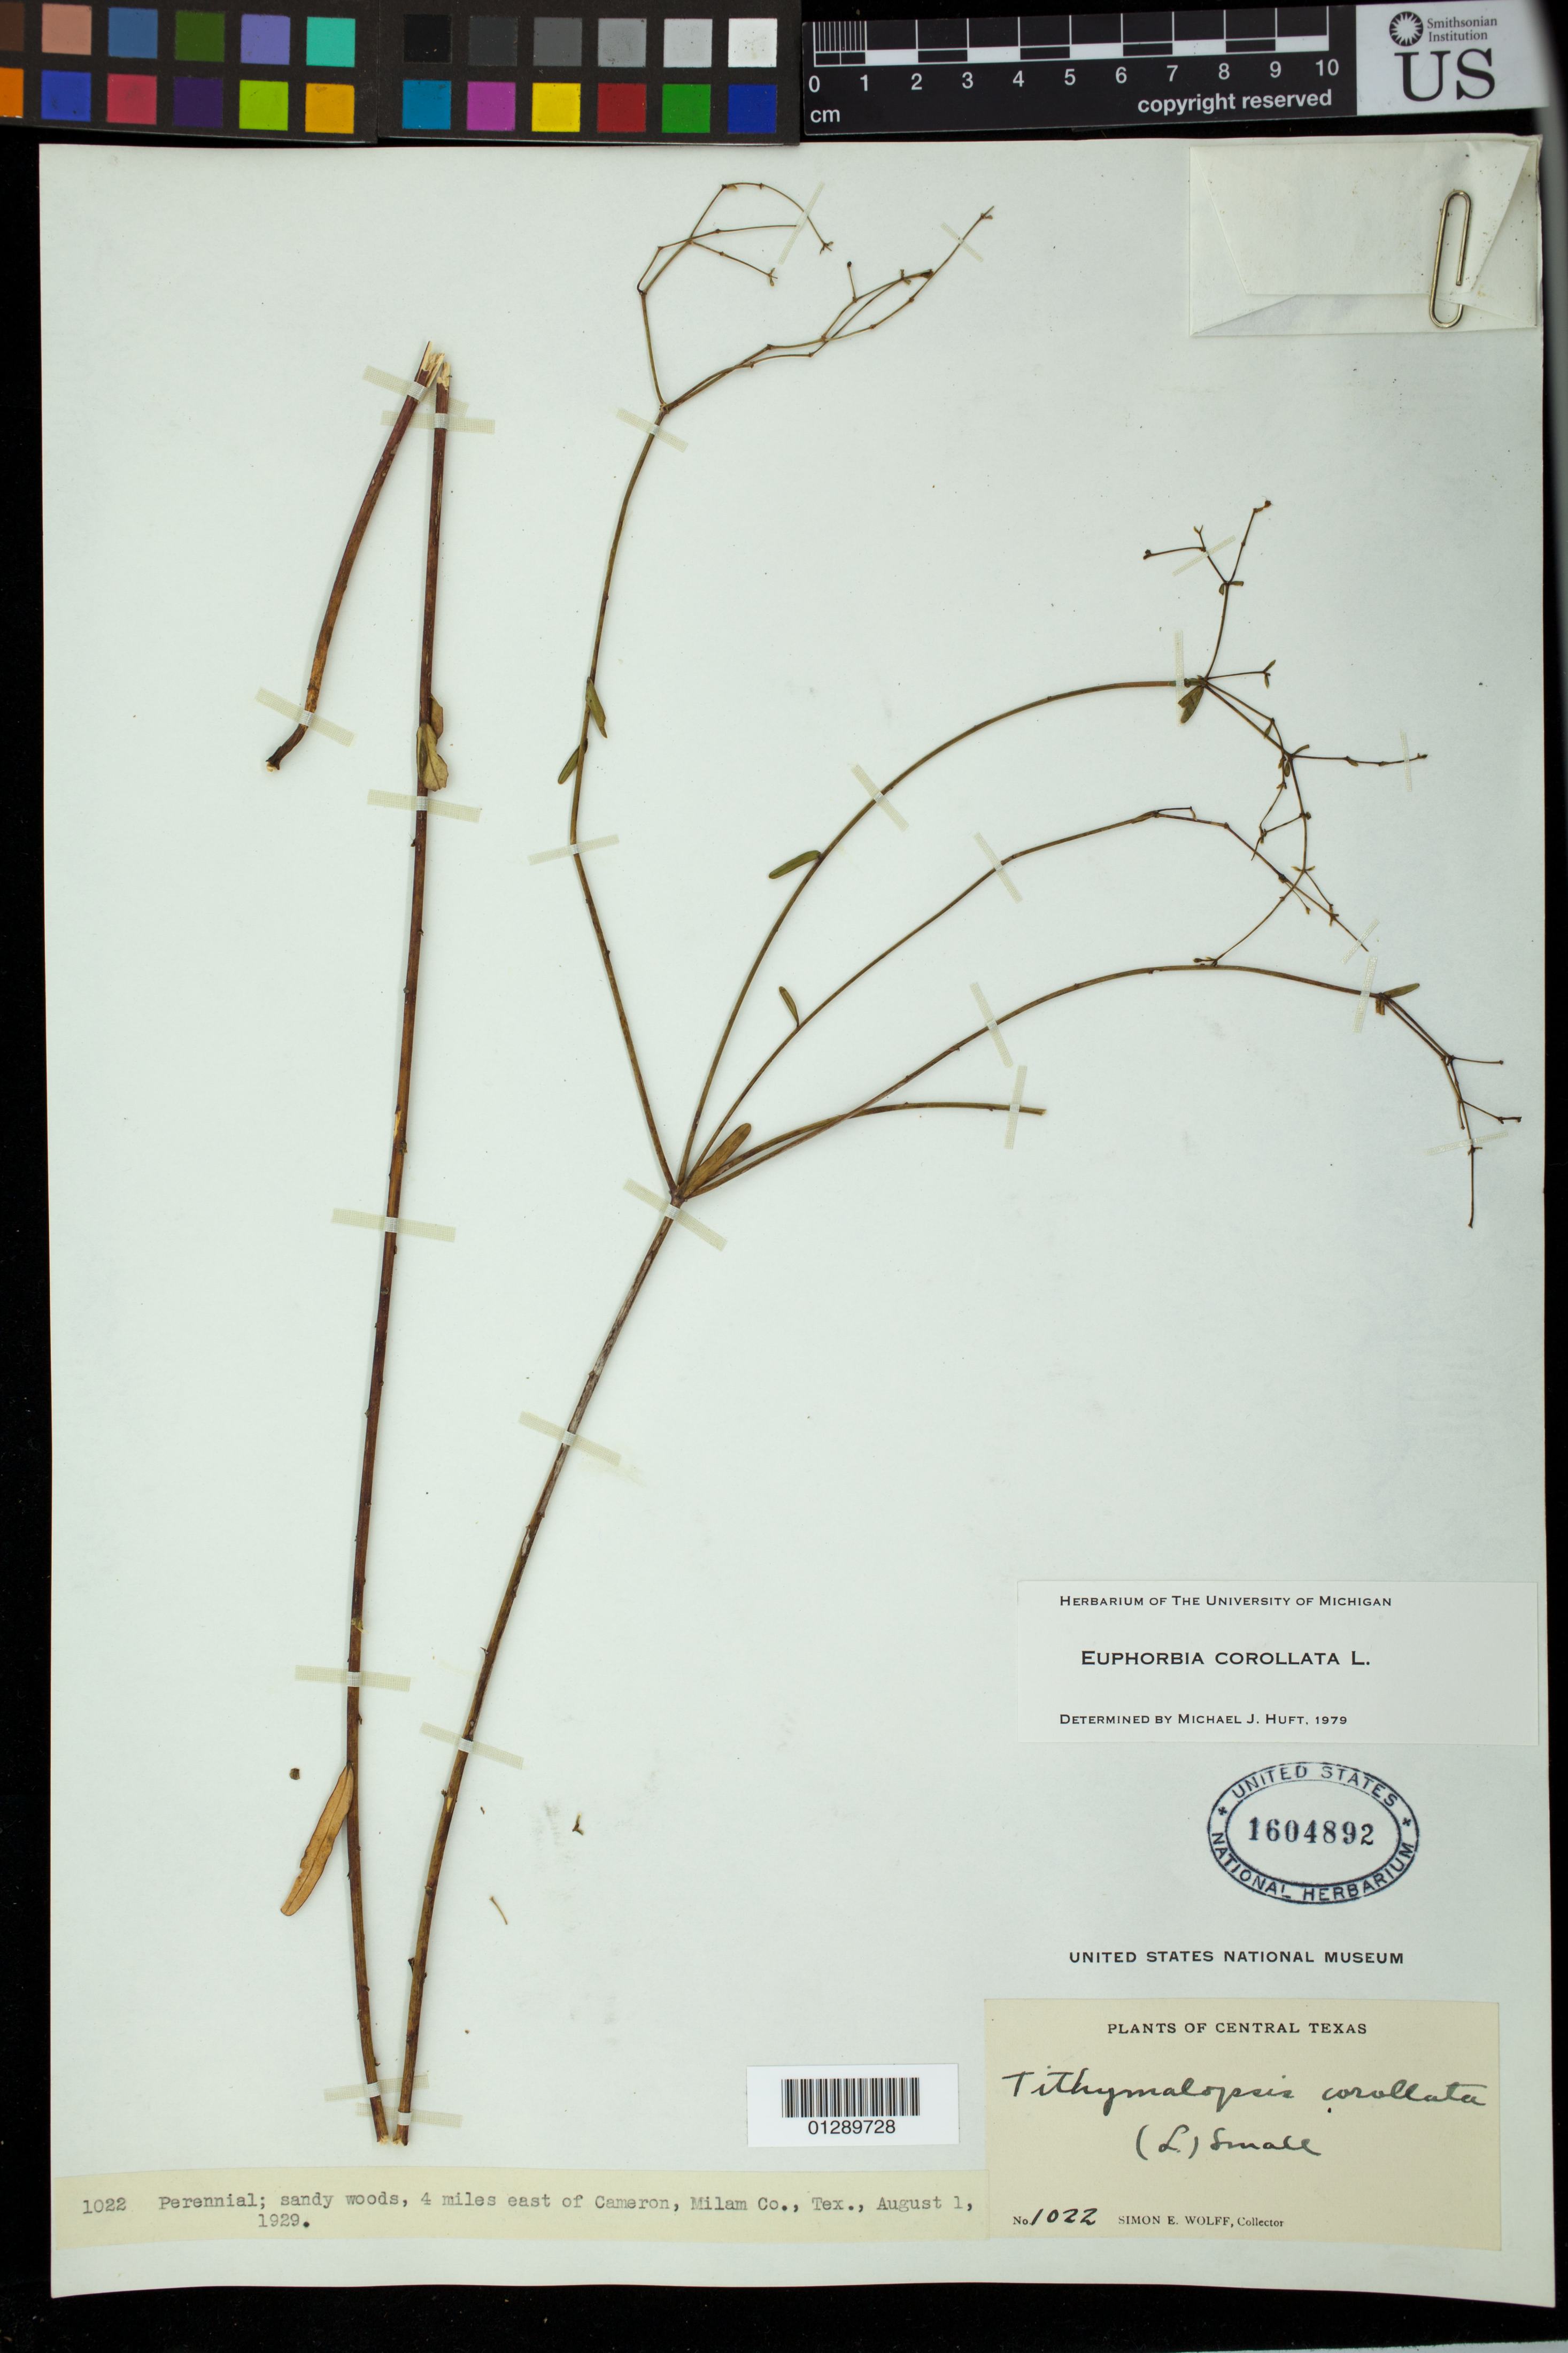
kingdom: Plantae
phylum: Tracheophyta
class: Magnoliopsida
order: Malpighiales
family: Euphorbiaceae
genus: Euphorbia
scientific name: Euphorbia corollata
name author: L.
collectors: S. E. Wolff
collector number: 1022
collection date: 1929-08-01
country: United States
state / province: Texas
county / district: Milam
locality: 4 miles east of Cameron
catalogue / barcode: US 1604892